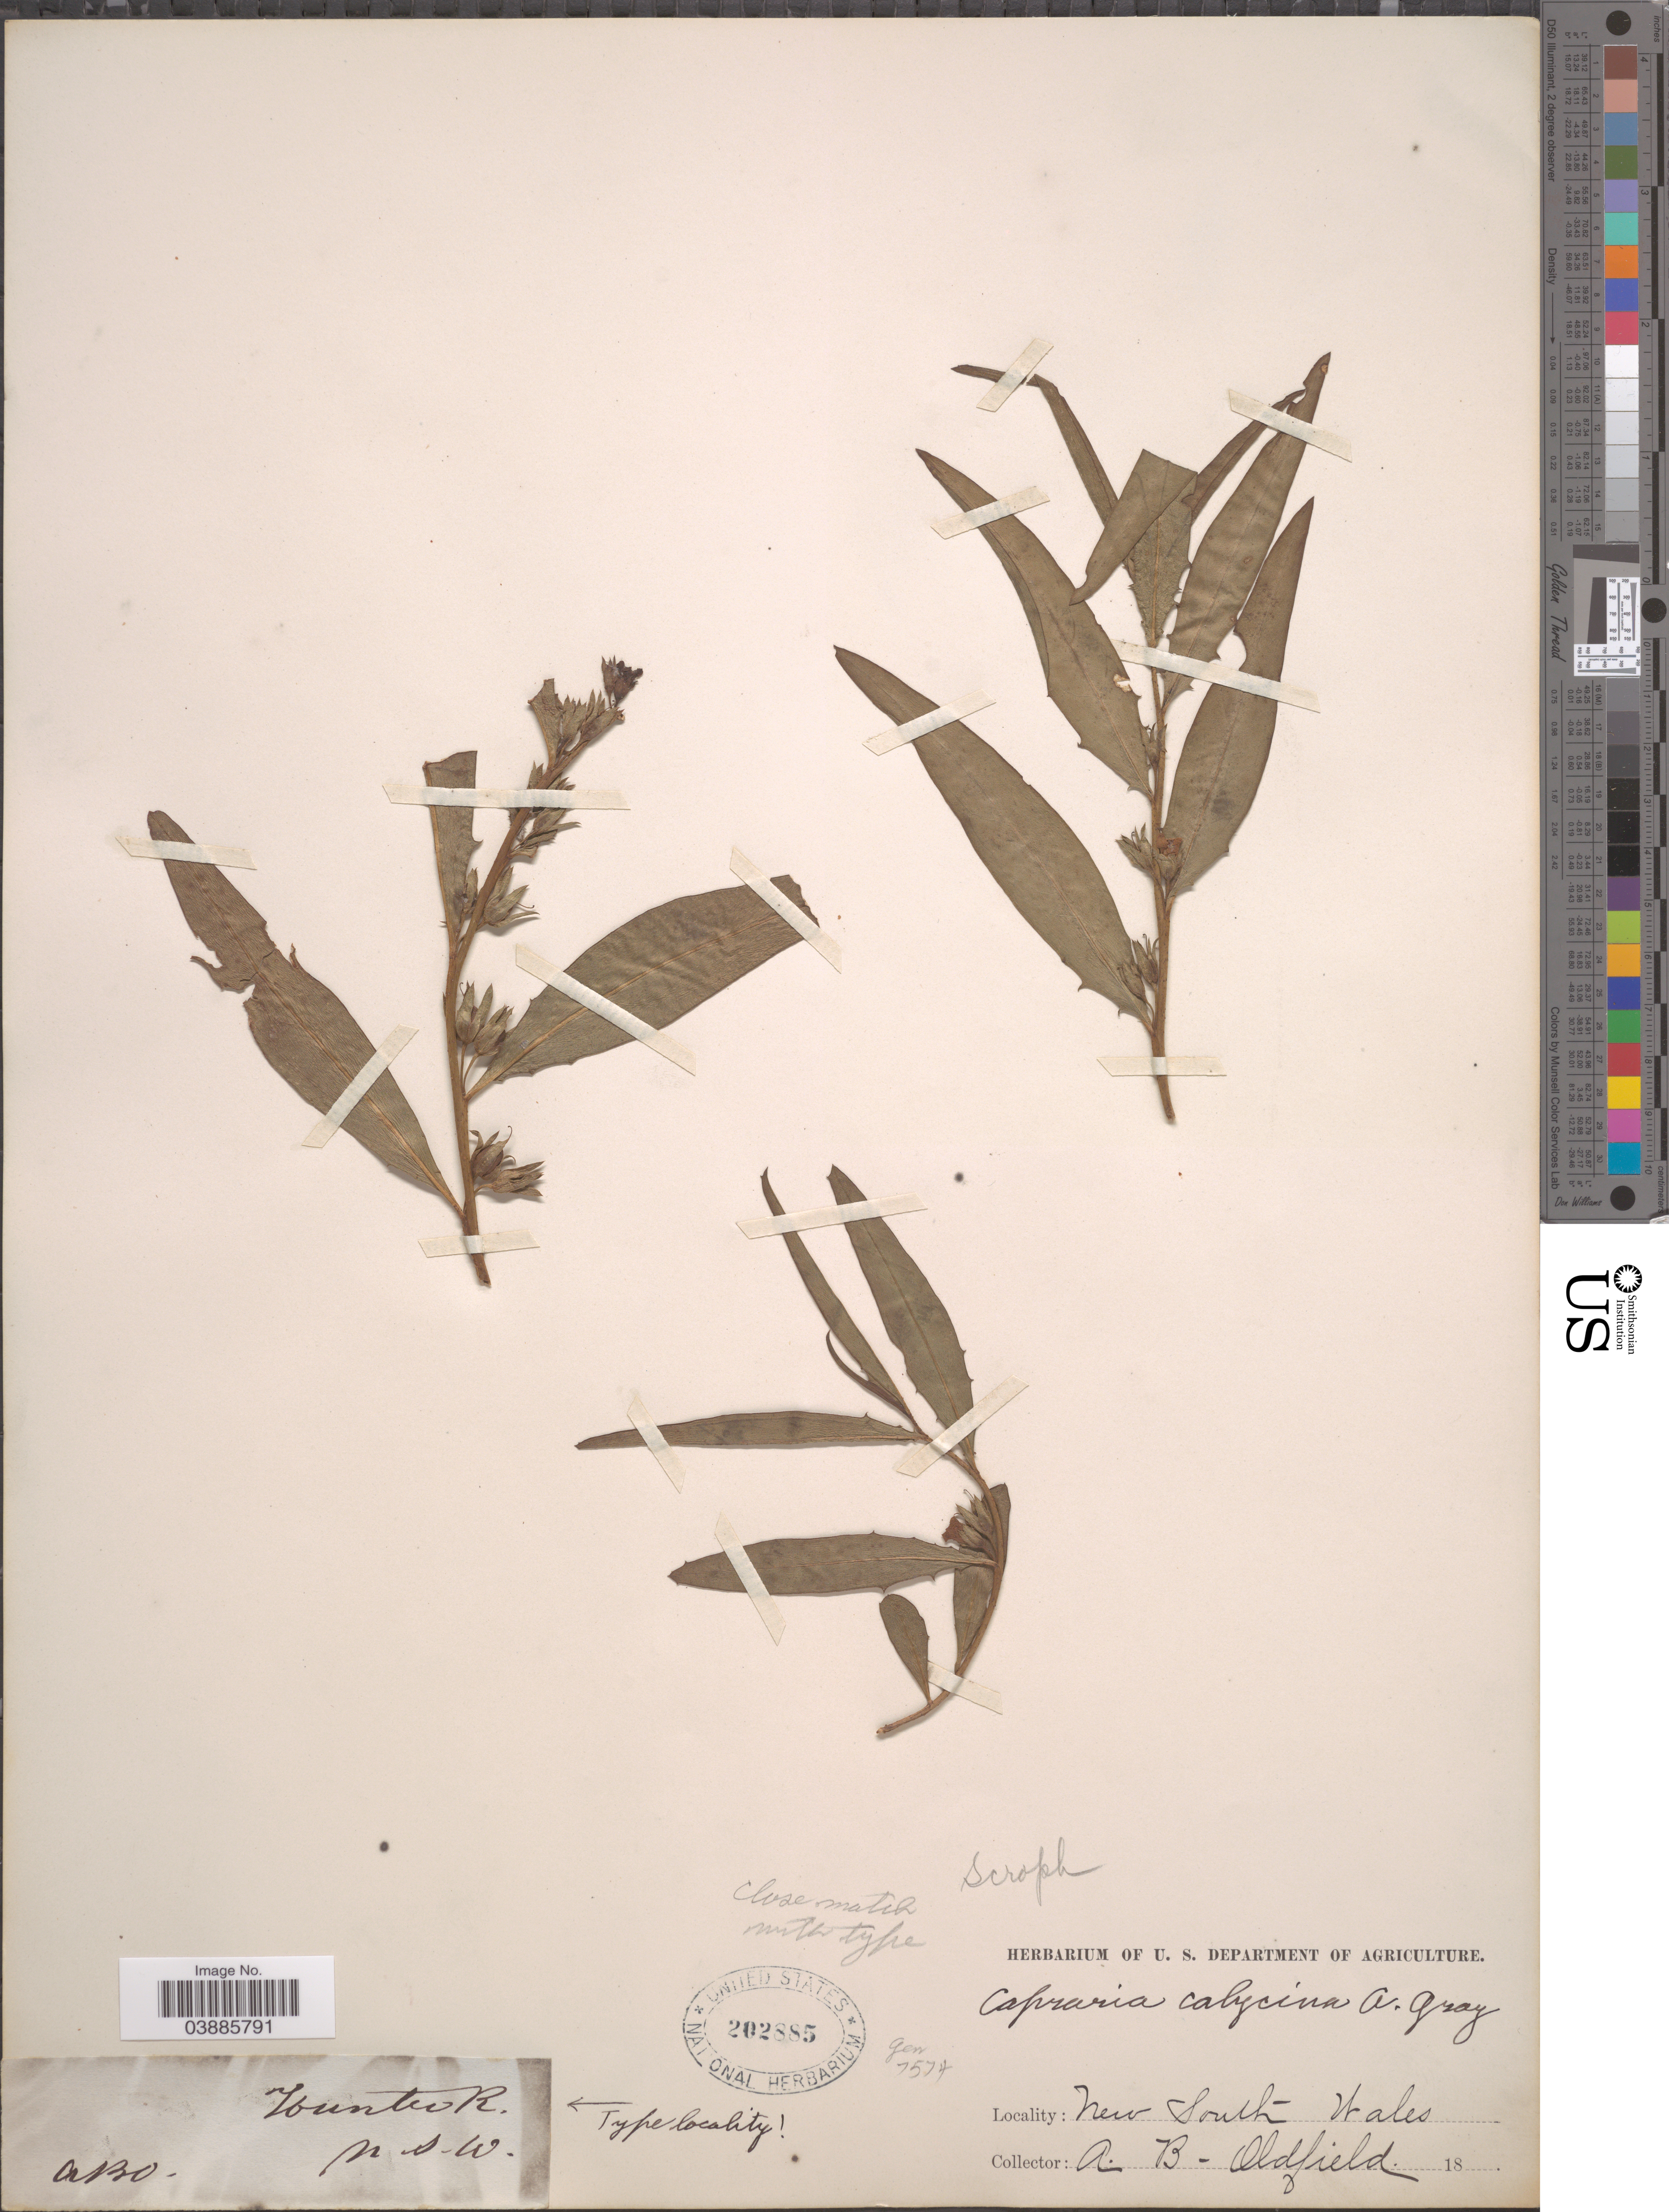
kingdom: Plantae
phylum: Tracheophyta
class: Magnoliopsida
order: Lamiales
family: Scrophulariaceae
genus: Capraria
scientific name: Capraria calycina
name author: A. Gray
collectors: A. Oldfield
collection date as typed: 18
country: Australia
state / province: New South Wales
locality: Hunter R. N.S.W.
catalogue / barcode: US 202885